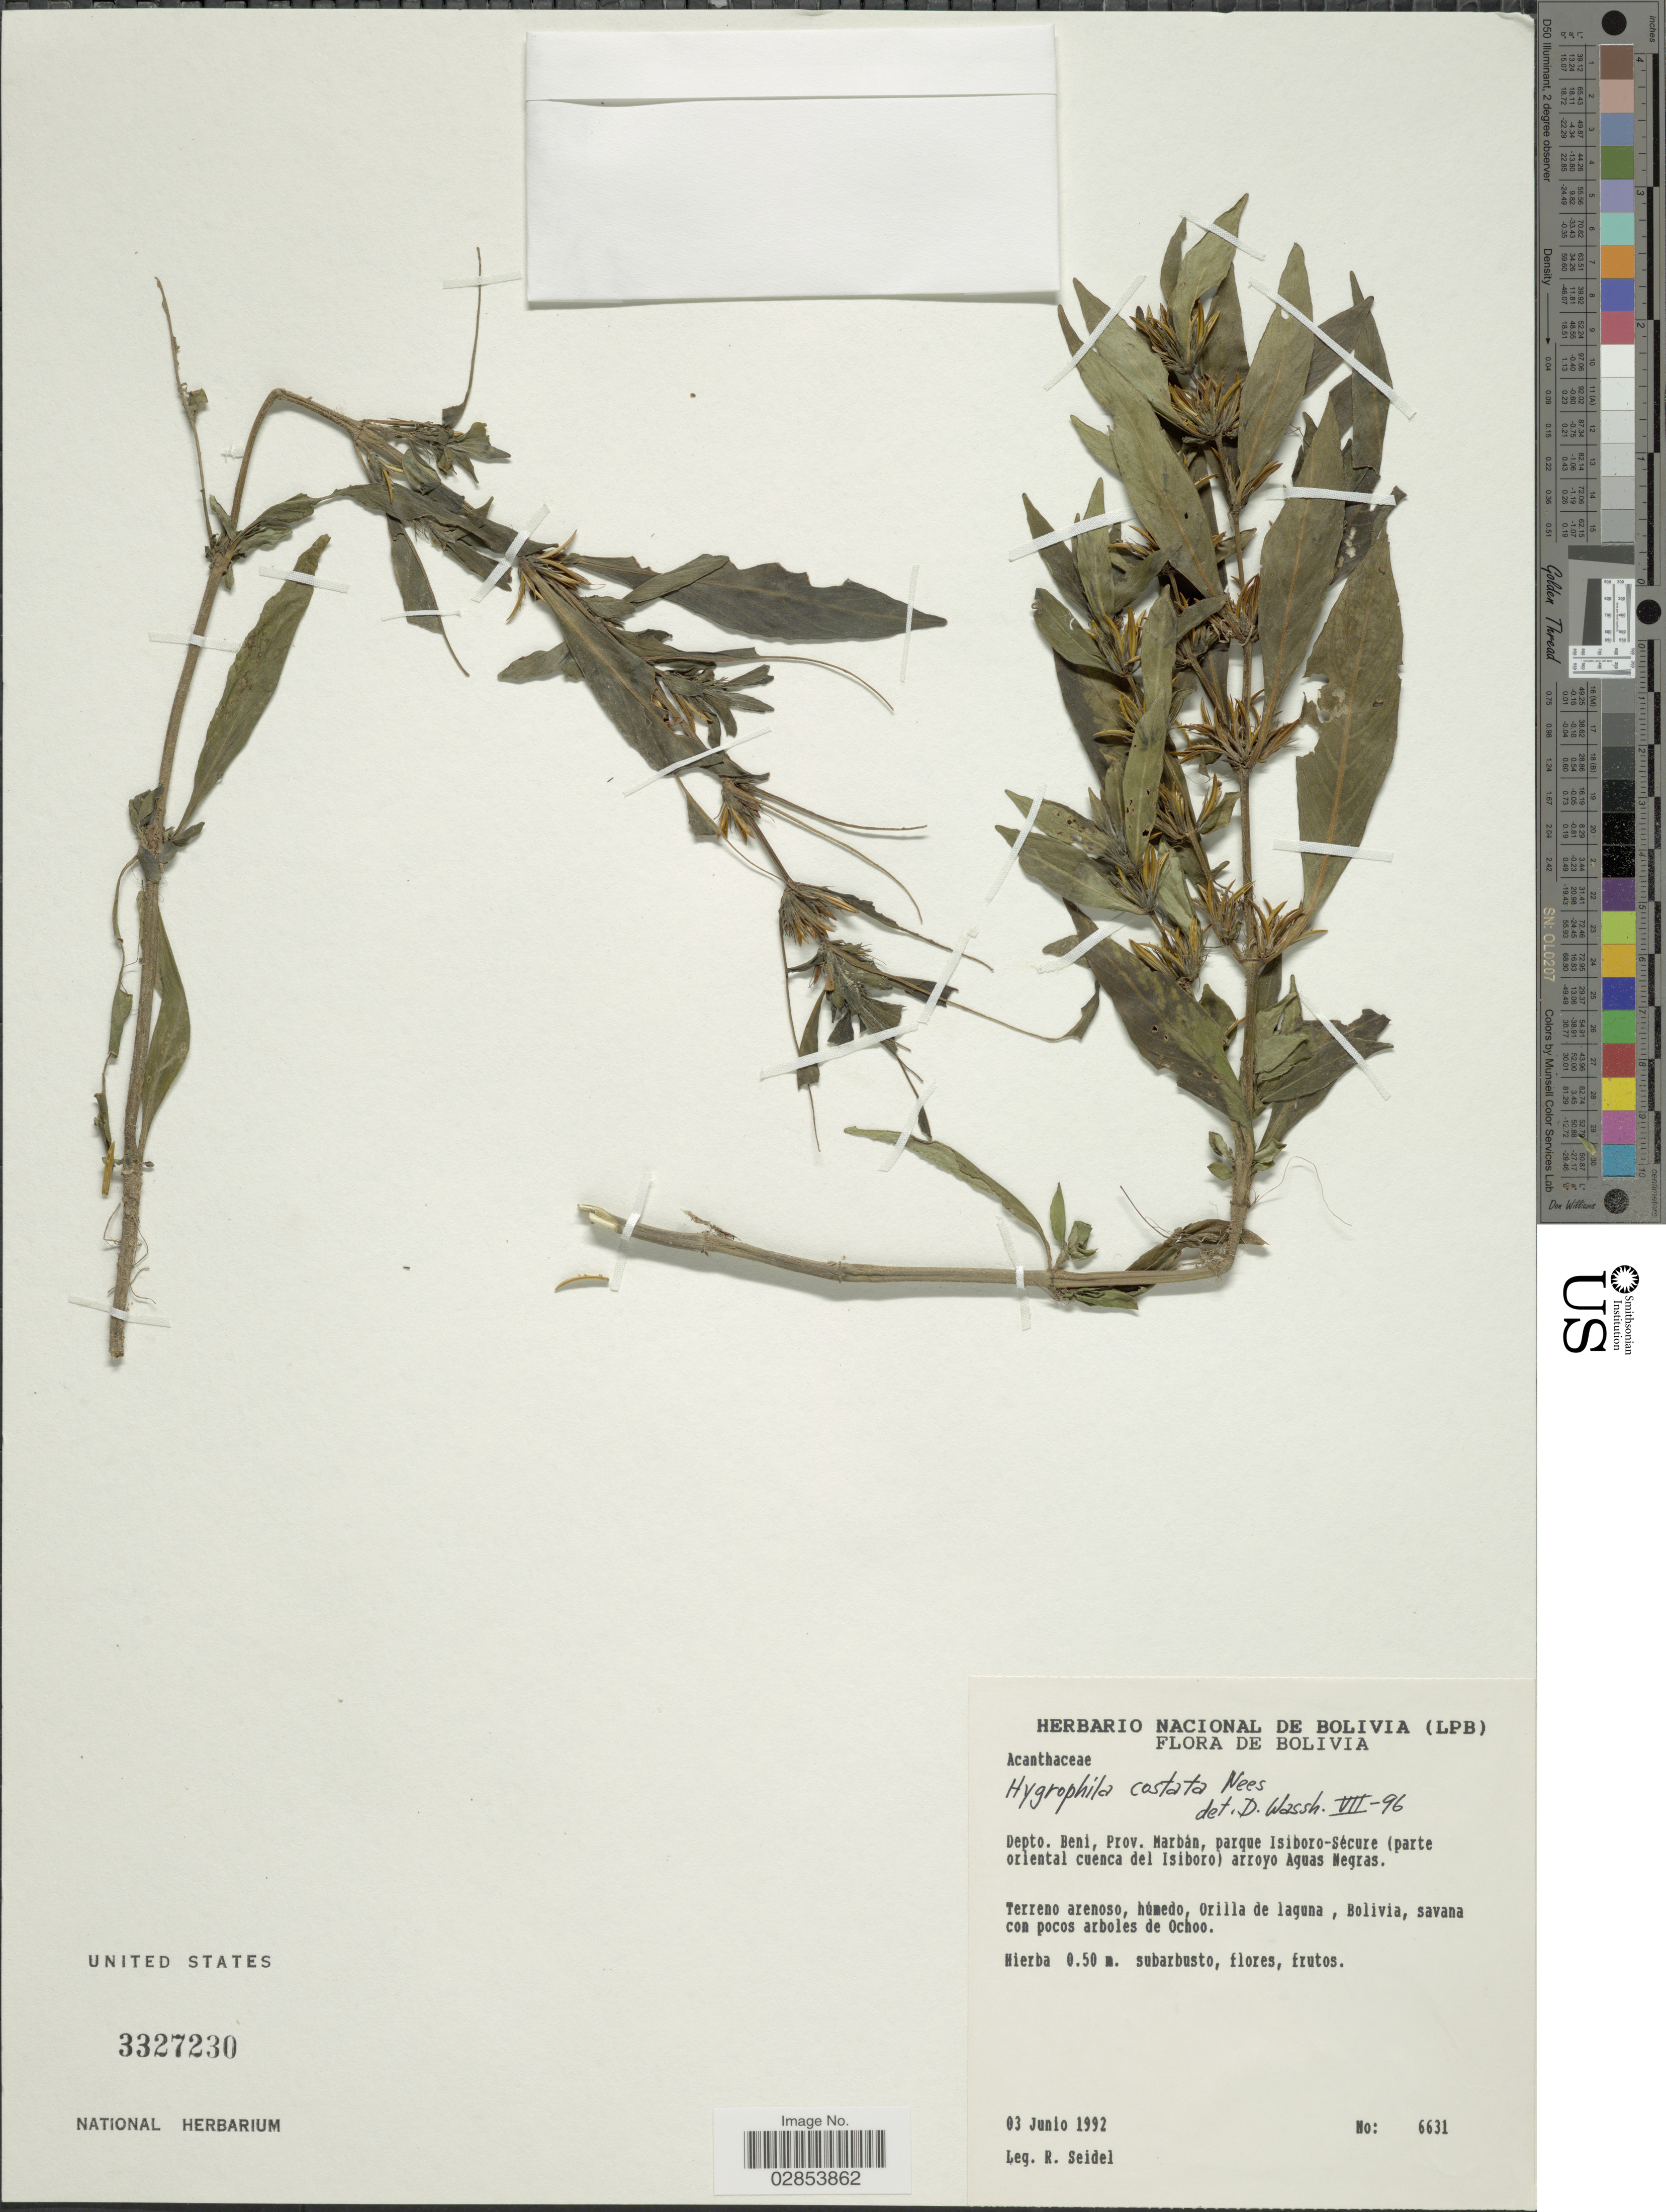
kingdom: Plantae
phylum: Tracheophyta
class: Magnoliopsida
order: Lamiales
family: Acanthaceae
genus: Hygrophila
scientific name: Hygrophila costata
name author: Nees & T. Nees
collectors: R. Seidel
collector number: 6631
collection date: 1992-06-03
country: Bolivia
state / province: Beni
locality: Depto. Beni, Prov. Marbán, parque Isiboro-Sécure (parte oriental cuenca del Isiboro) arroyo Aguas Negras.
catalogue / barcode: US 3327230